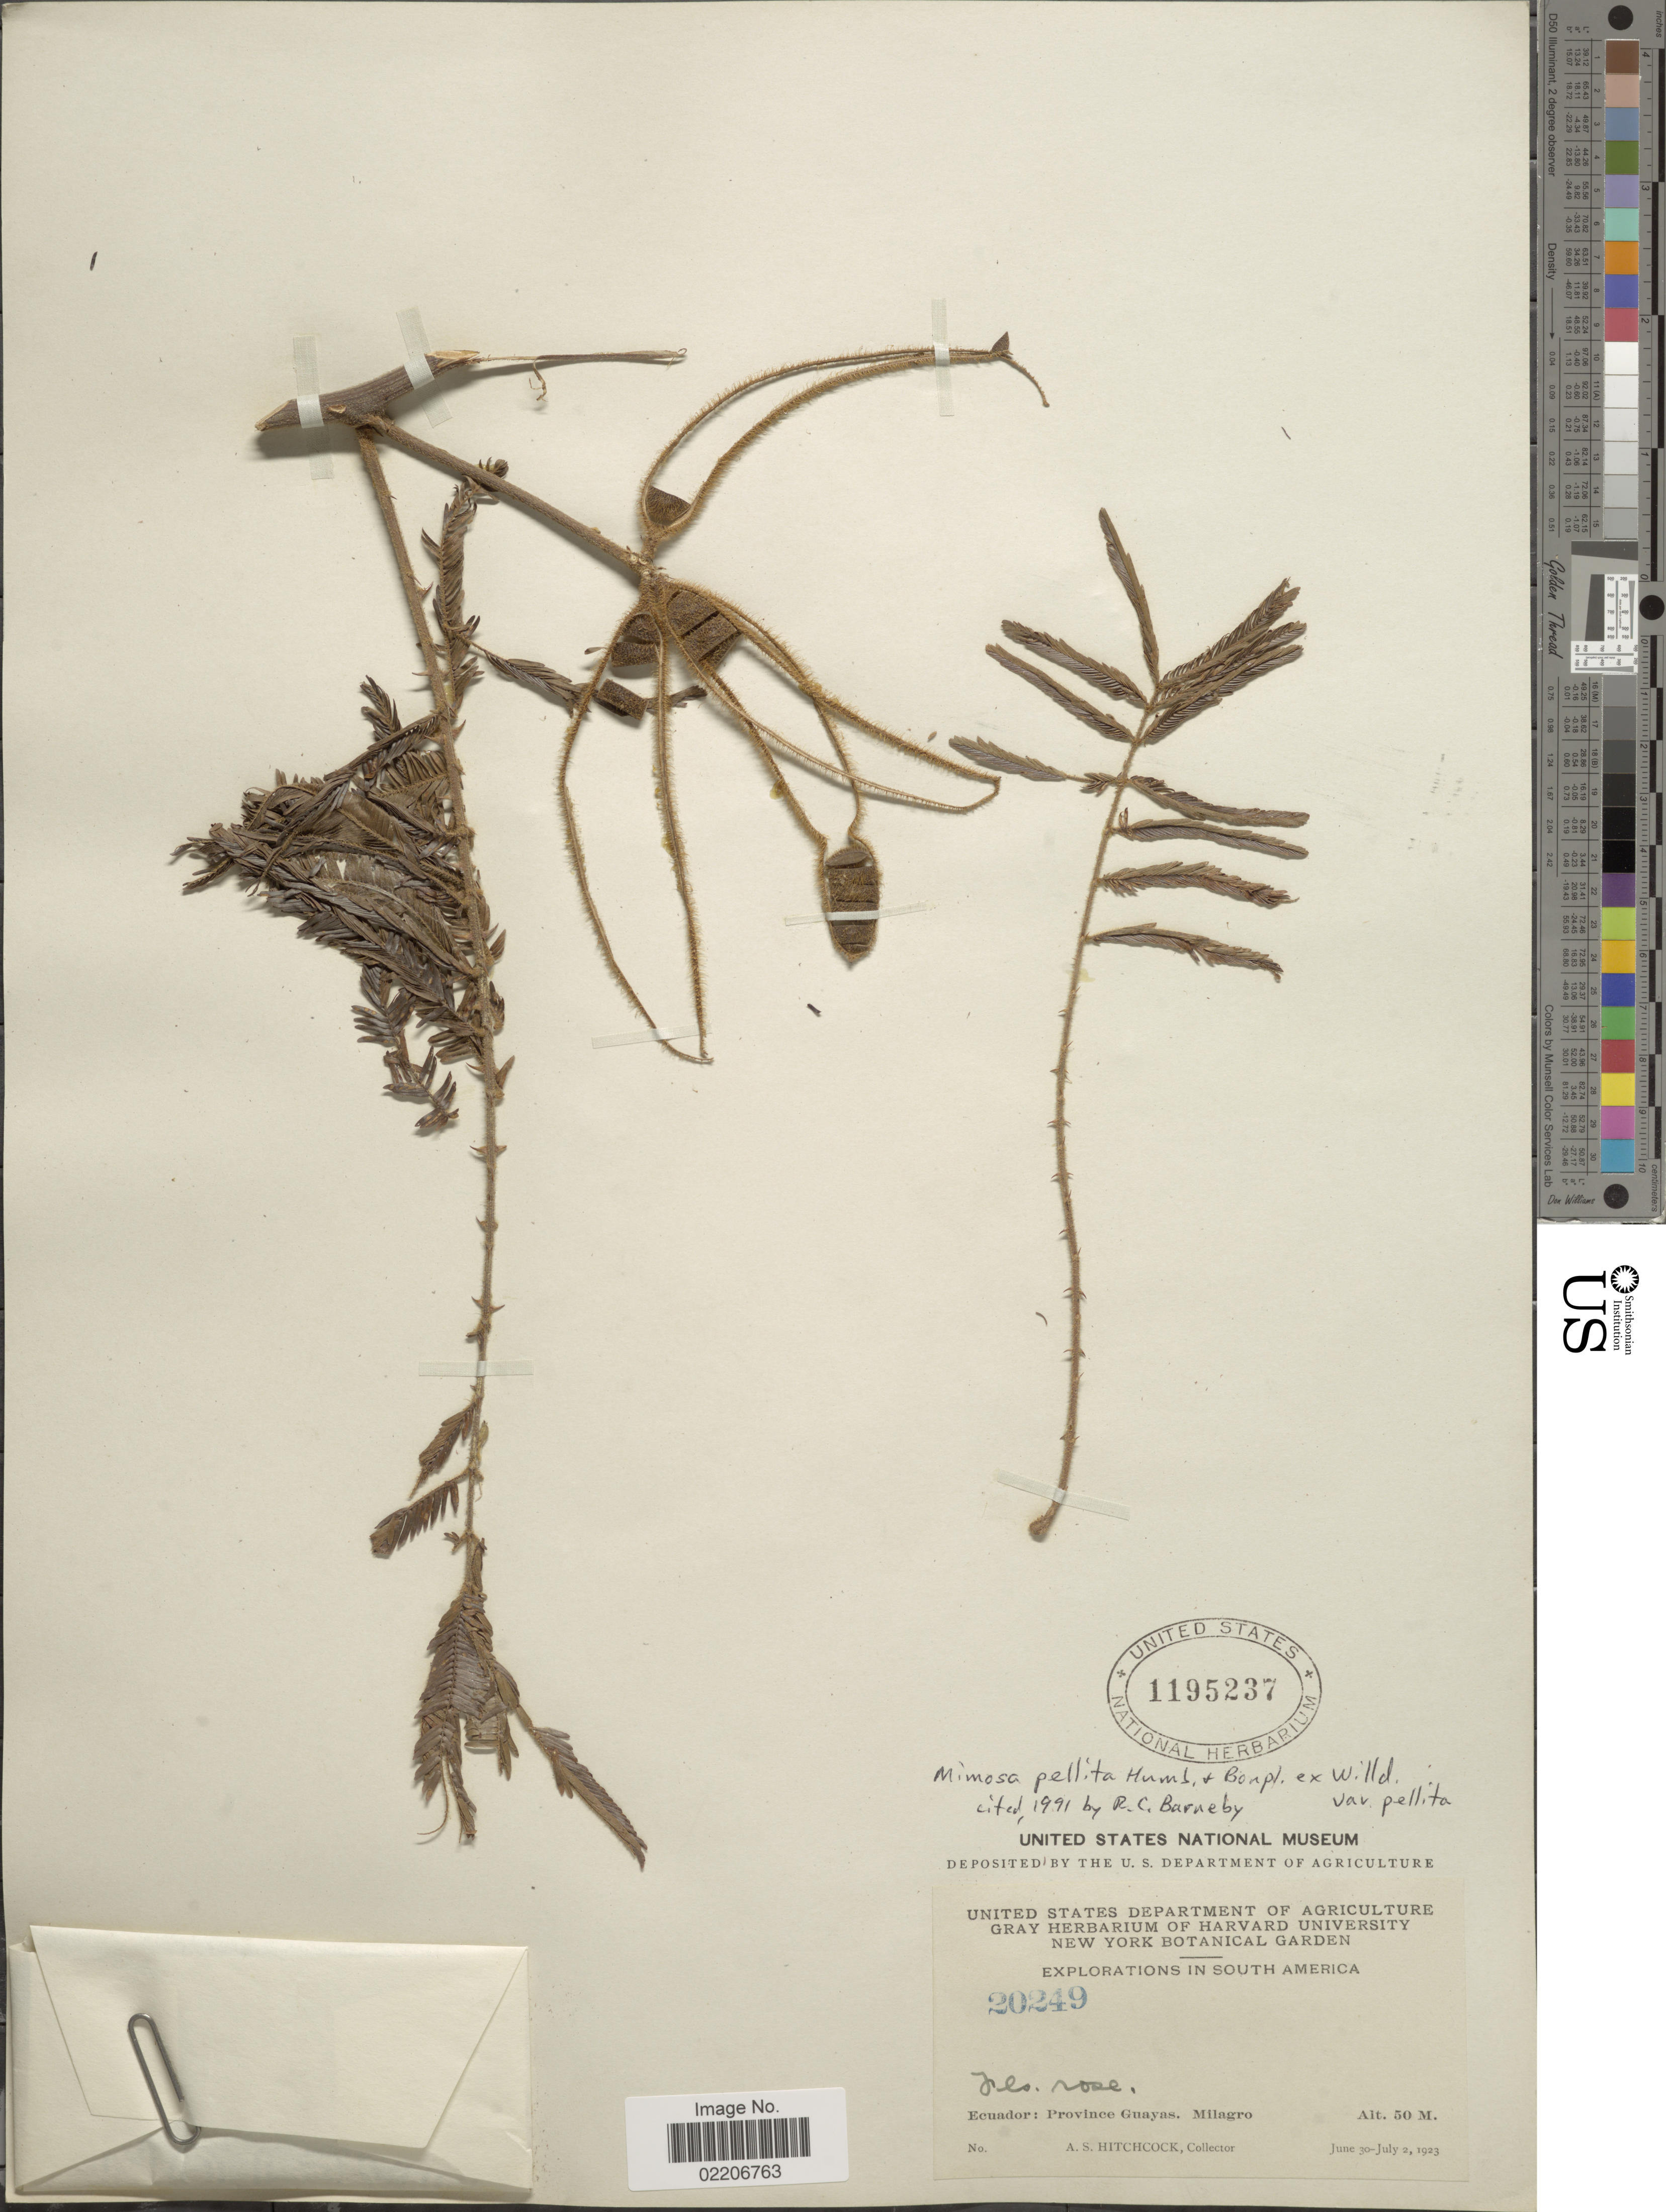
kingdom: Plantae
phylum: Tracheophyta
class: Magnoliopsida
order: Fabales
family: Fabaceae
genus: Mimosa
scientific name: Mimosa pellita var. pellita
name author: Humb. & Bonpl. ex Willd.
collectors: A. S. Hitchcock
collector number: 20249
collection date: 1923-06-30/1923-07-02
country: Ecuador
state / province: Guayas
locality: South America, Milagro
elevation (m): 50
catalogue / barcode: US 1195237